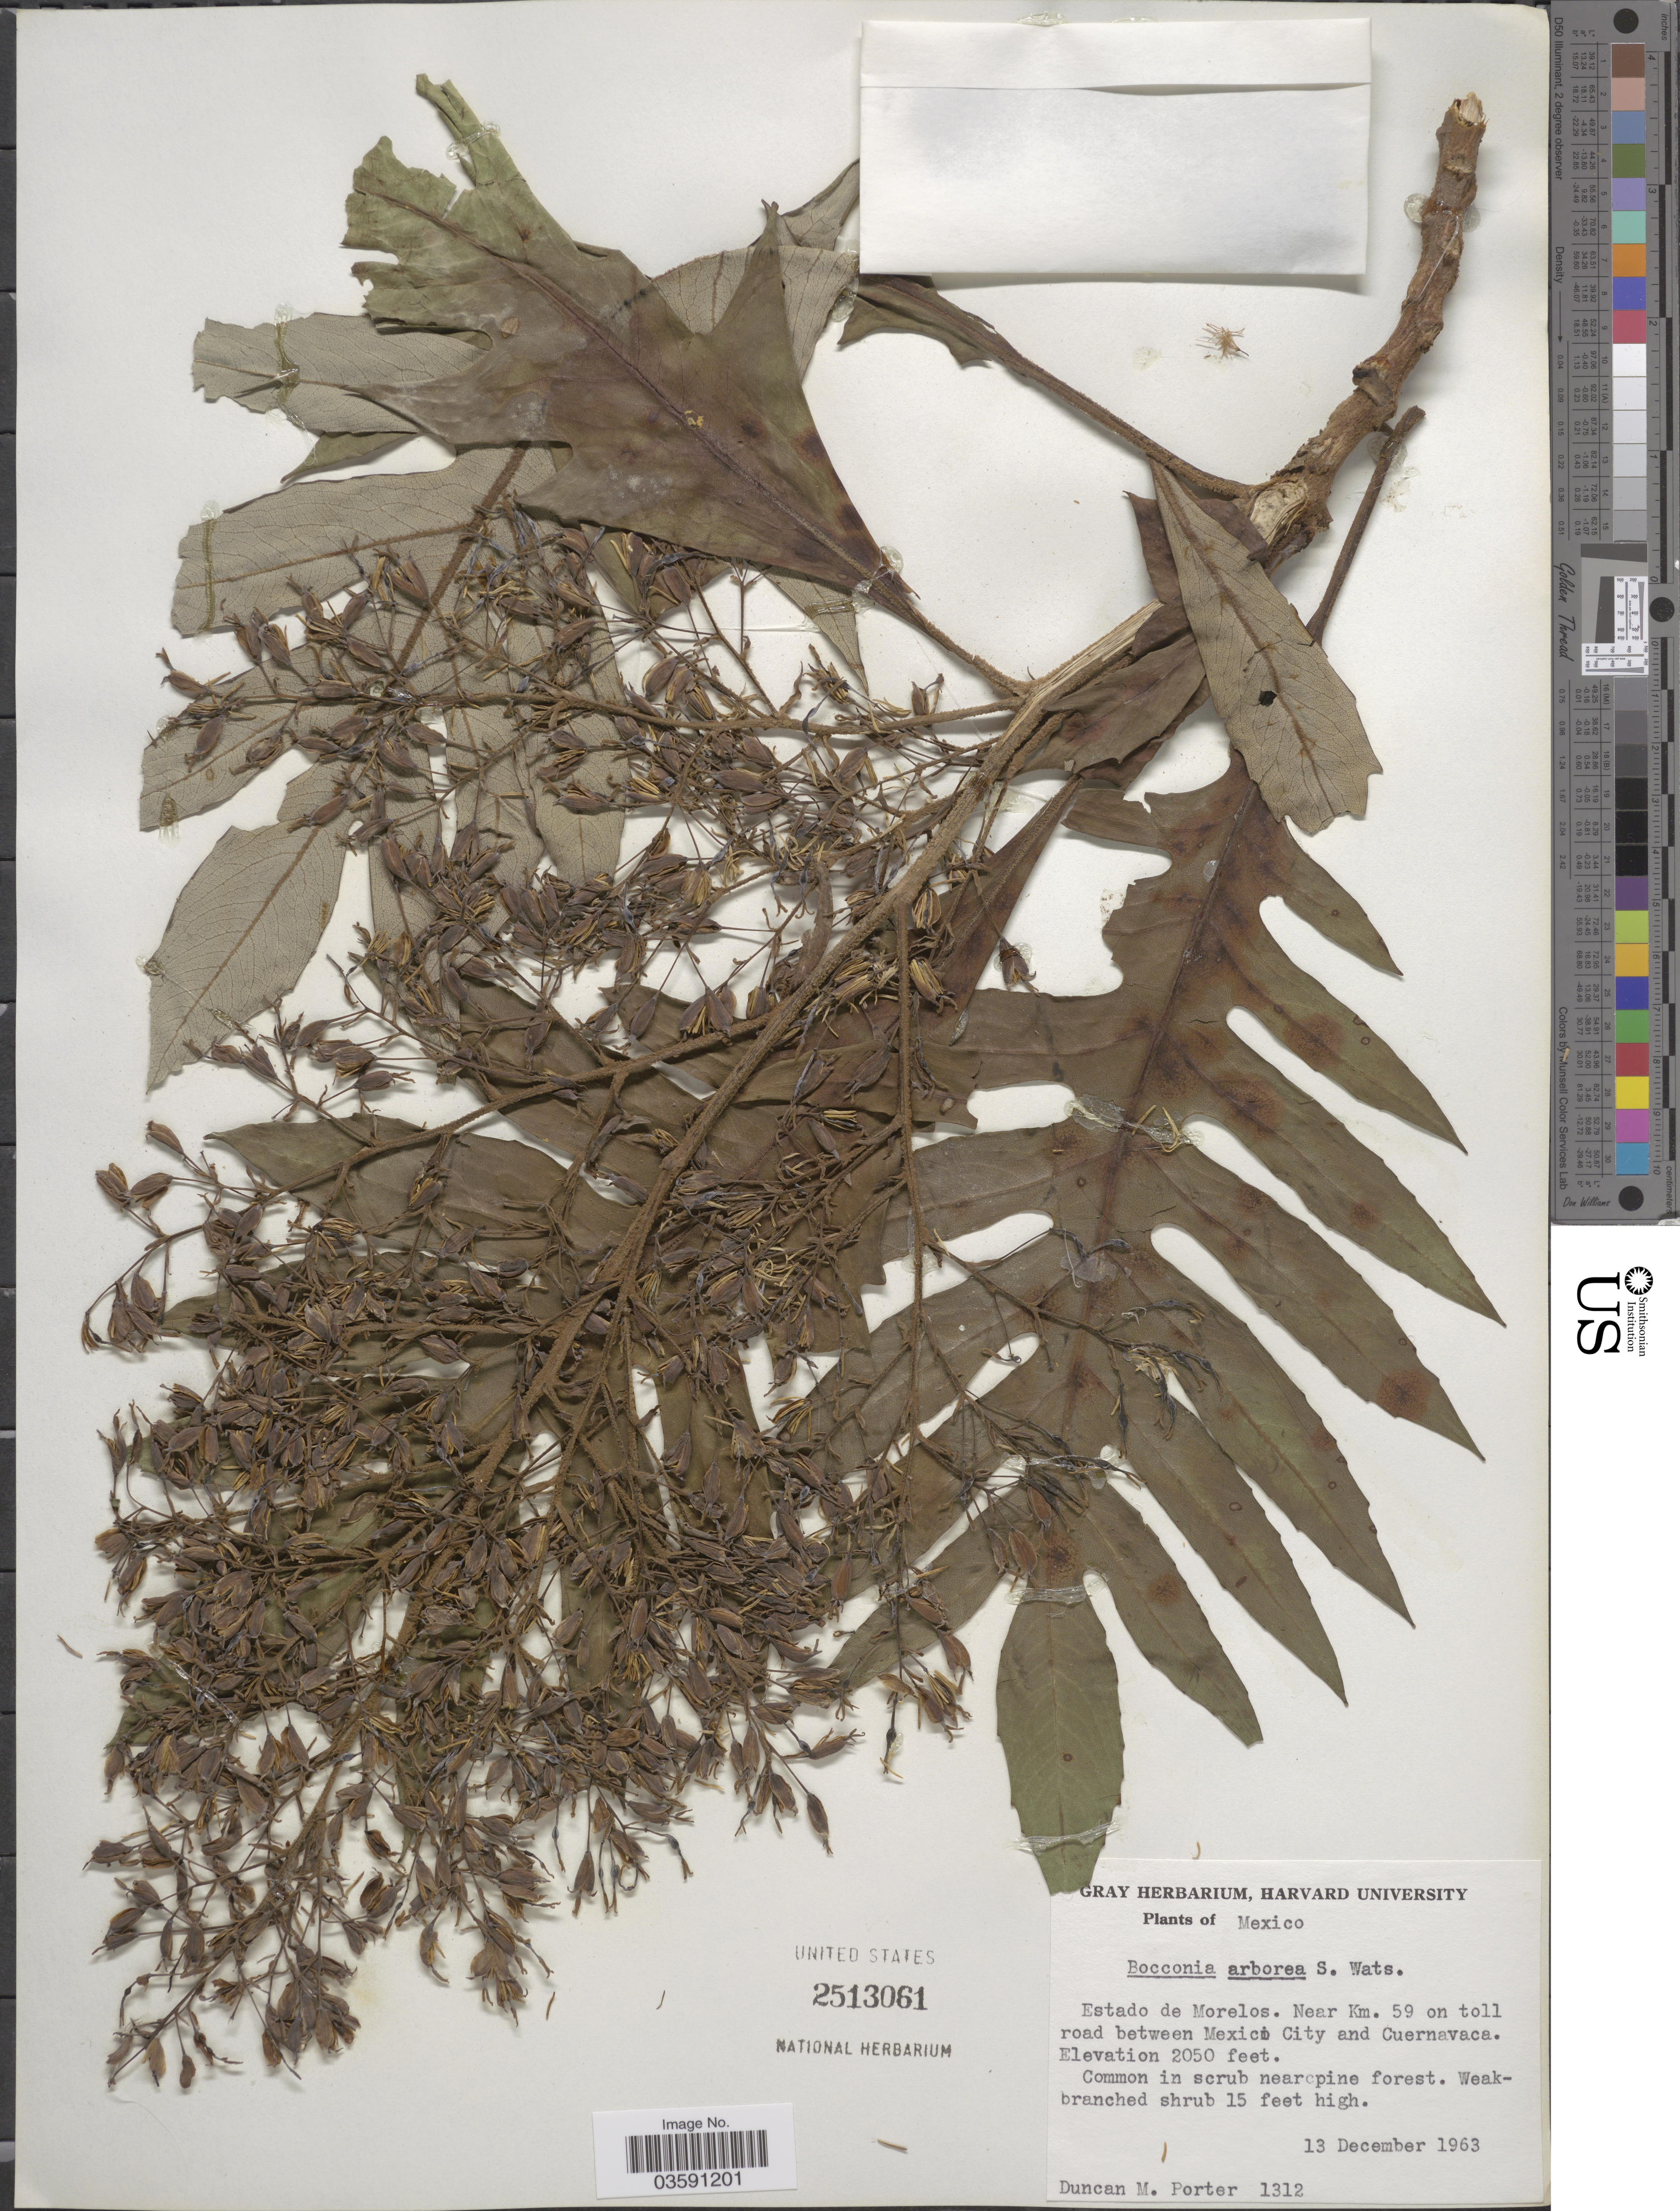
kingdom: Plantae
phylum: Tracheophyta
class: Magnoliopsida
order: Ranunculales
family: Papaveraceae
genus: Bocconia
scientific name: Bocconia arborea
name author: S. Watson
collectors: D. Porter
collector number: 1312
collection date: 1963-12-13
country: Mexico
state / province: Morelos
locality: Near Km. 59 on toll road between Mexico City and Cuernavaca.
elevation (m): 625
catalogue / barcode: US 2513061